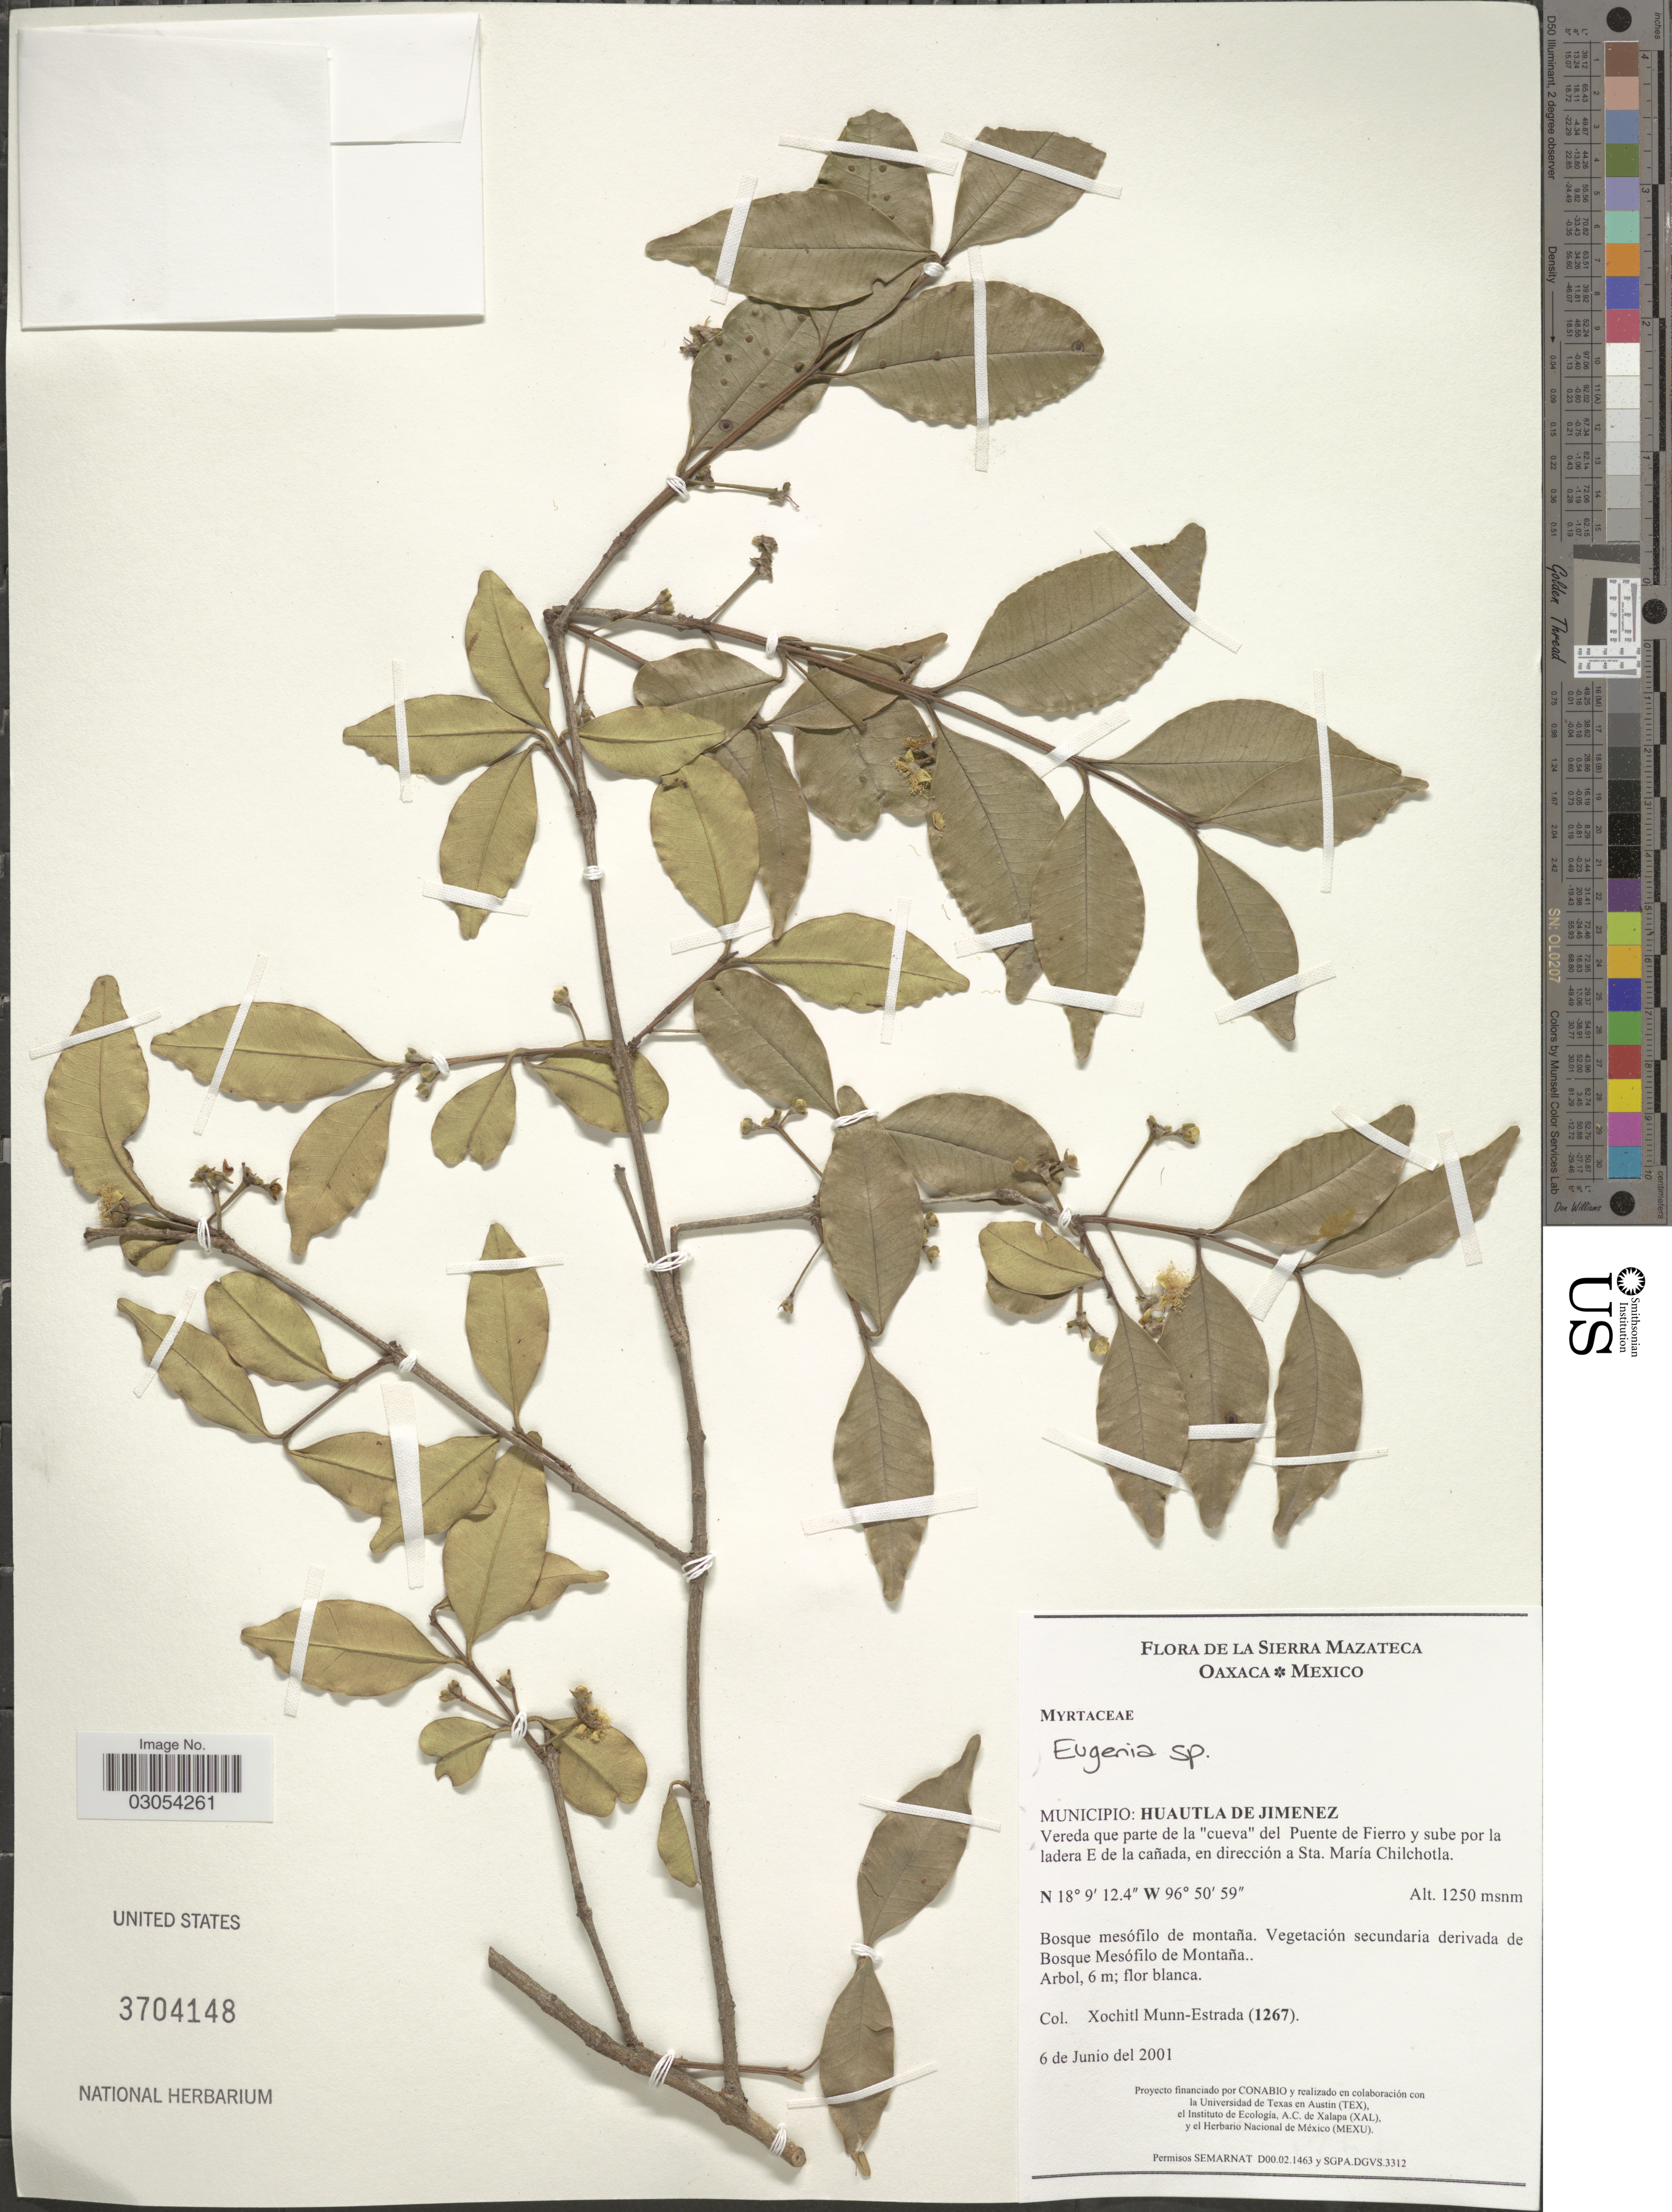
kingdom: Plantae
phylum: Tracheophyta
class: Magnoliopsida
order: Myrtales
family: Myrtaceae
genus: Eugenia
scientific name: Eugenia sp.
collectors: X. Munn-Estrada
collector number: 1267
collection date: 2001-06-06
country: Mexico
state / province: Oaxaca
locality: Sierra Mazateca. Municipio: Huautla de Jimenez. Vereda que parte de la "cueva" del Puente de Fierro y sube por la ladera E de la cañada, en dirección a Sta. María Chilchotla.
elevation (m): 1250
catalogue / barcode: US 3704148